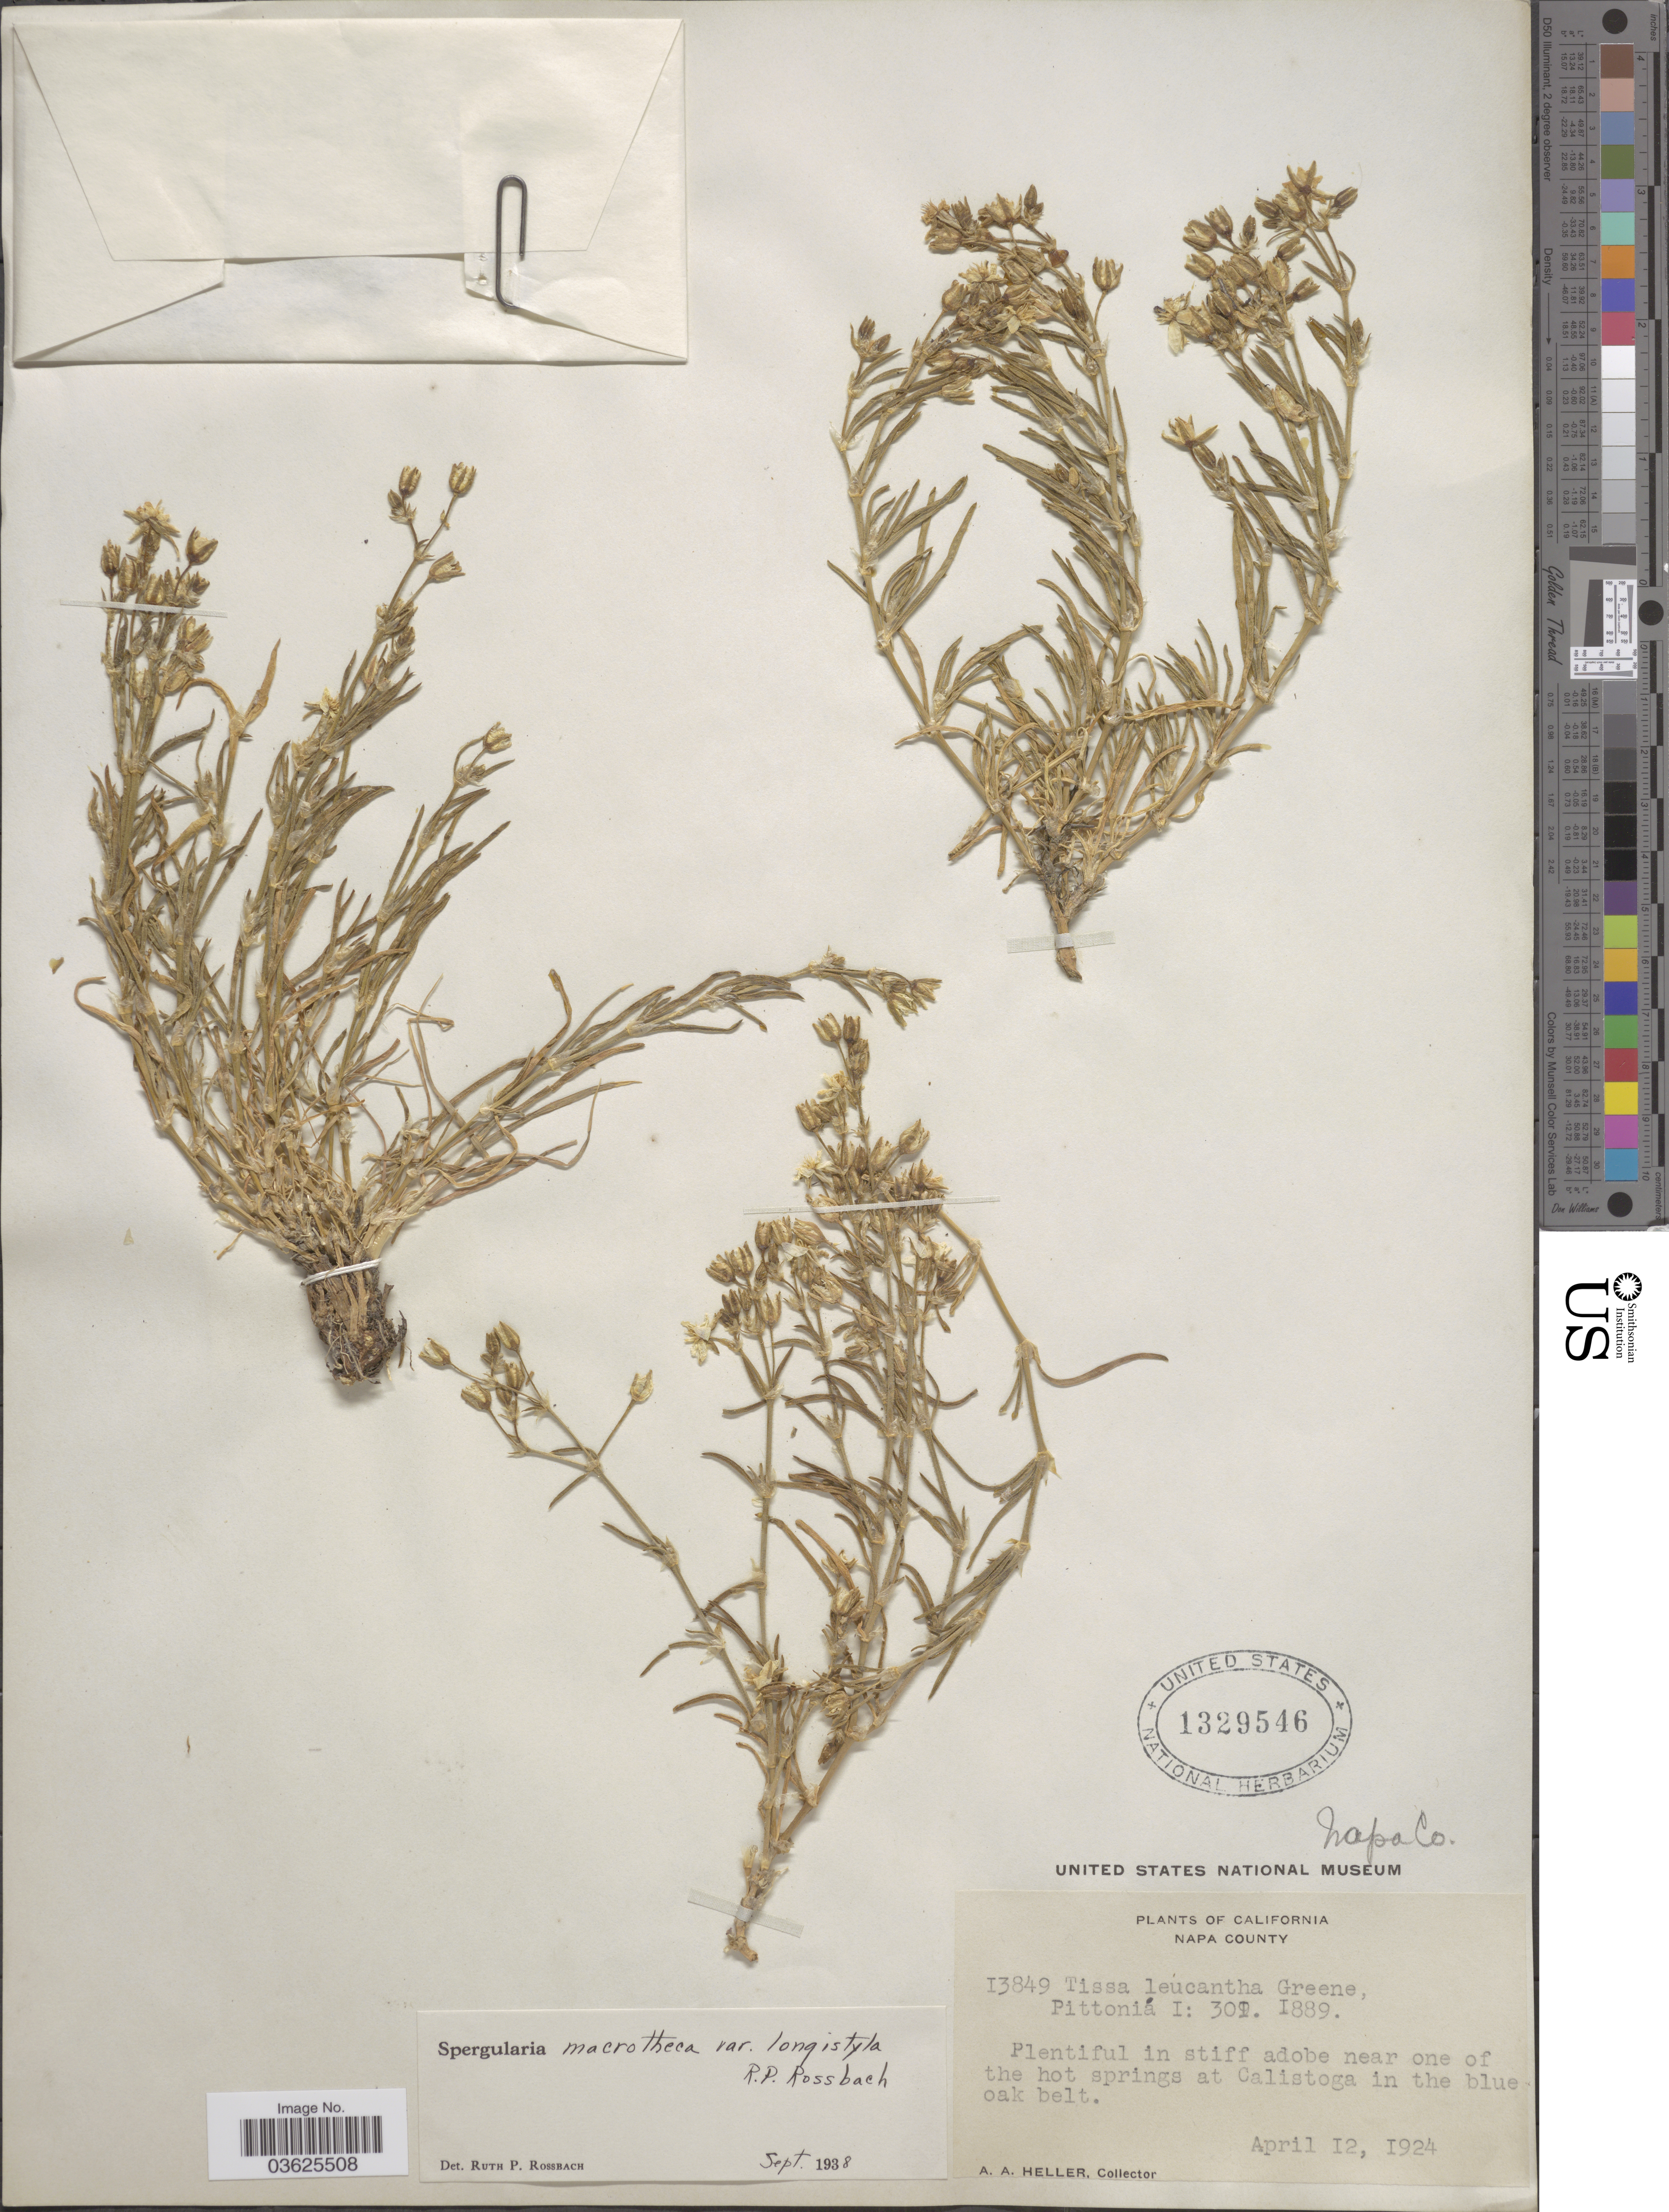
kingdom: Plantae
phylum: Tracheophyta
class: Magnoliopsida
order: Caryophyllales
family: Caryophyllaceae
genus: Spergularia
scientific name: Spergularia macrotheca var. longistyla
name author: R. Rossbach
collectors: A. A. Heller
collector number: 13849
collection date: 1924-04-12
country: United States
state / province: California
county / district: Napa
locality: Napa County. Near one of the hot springs at Calistoga in the blue oak belt.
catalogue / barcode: US 1329546